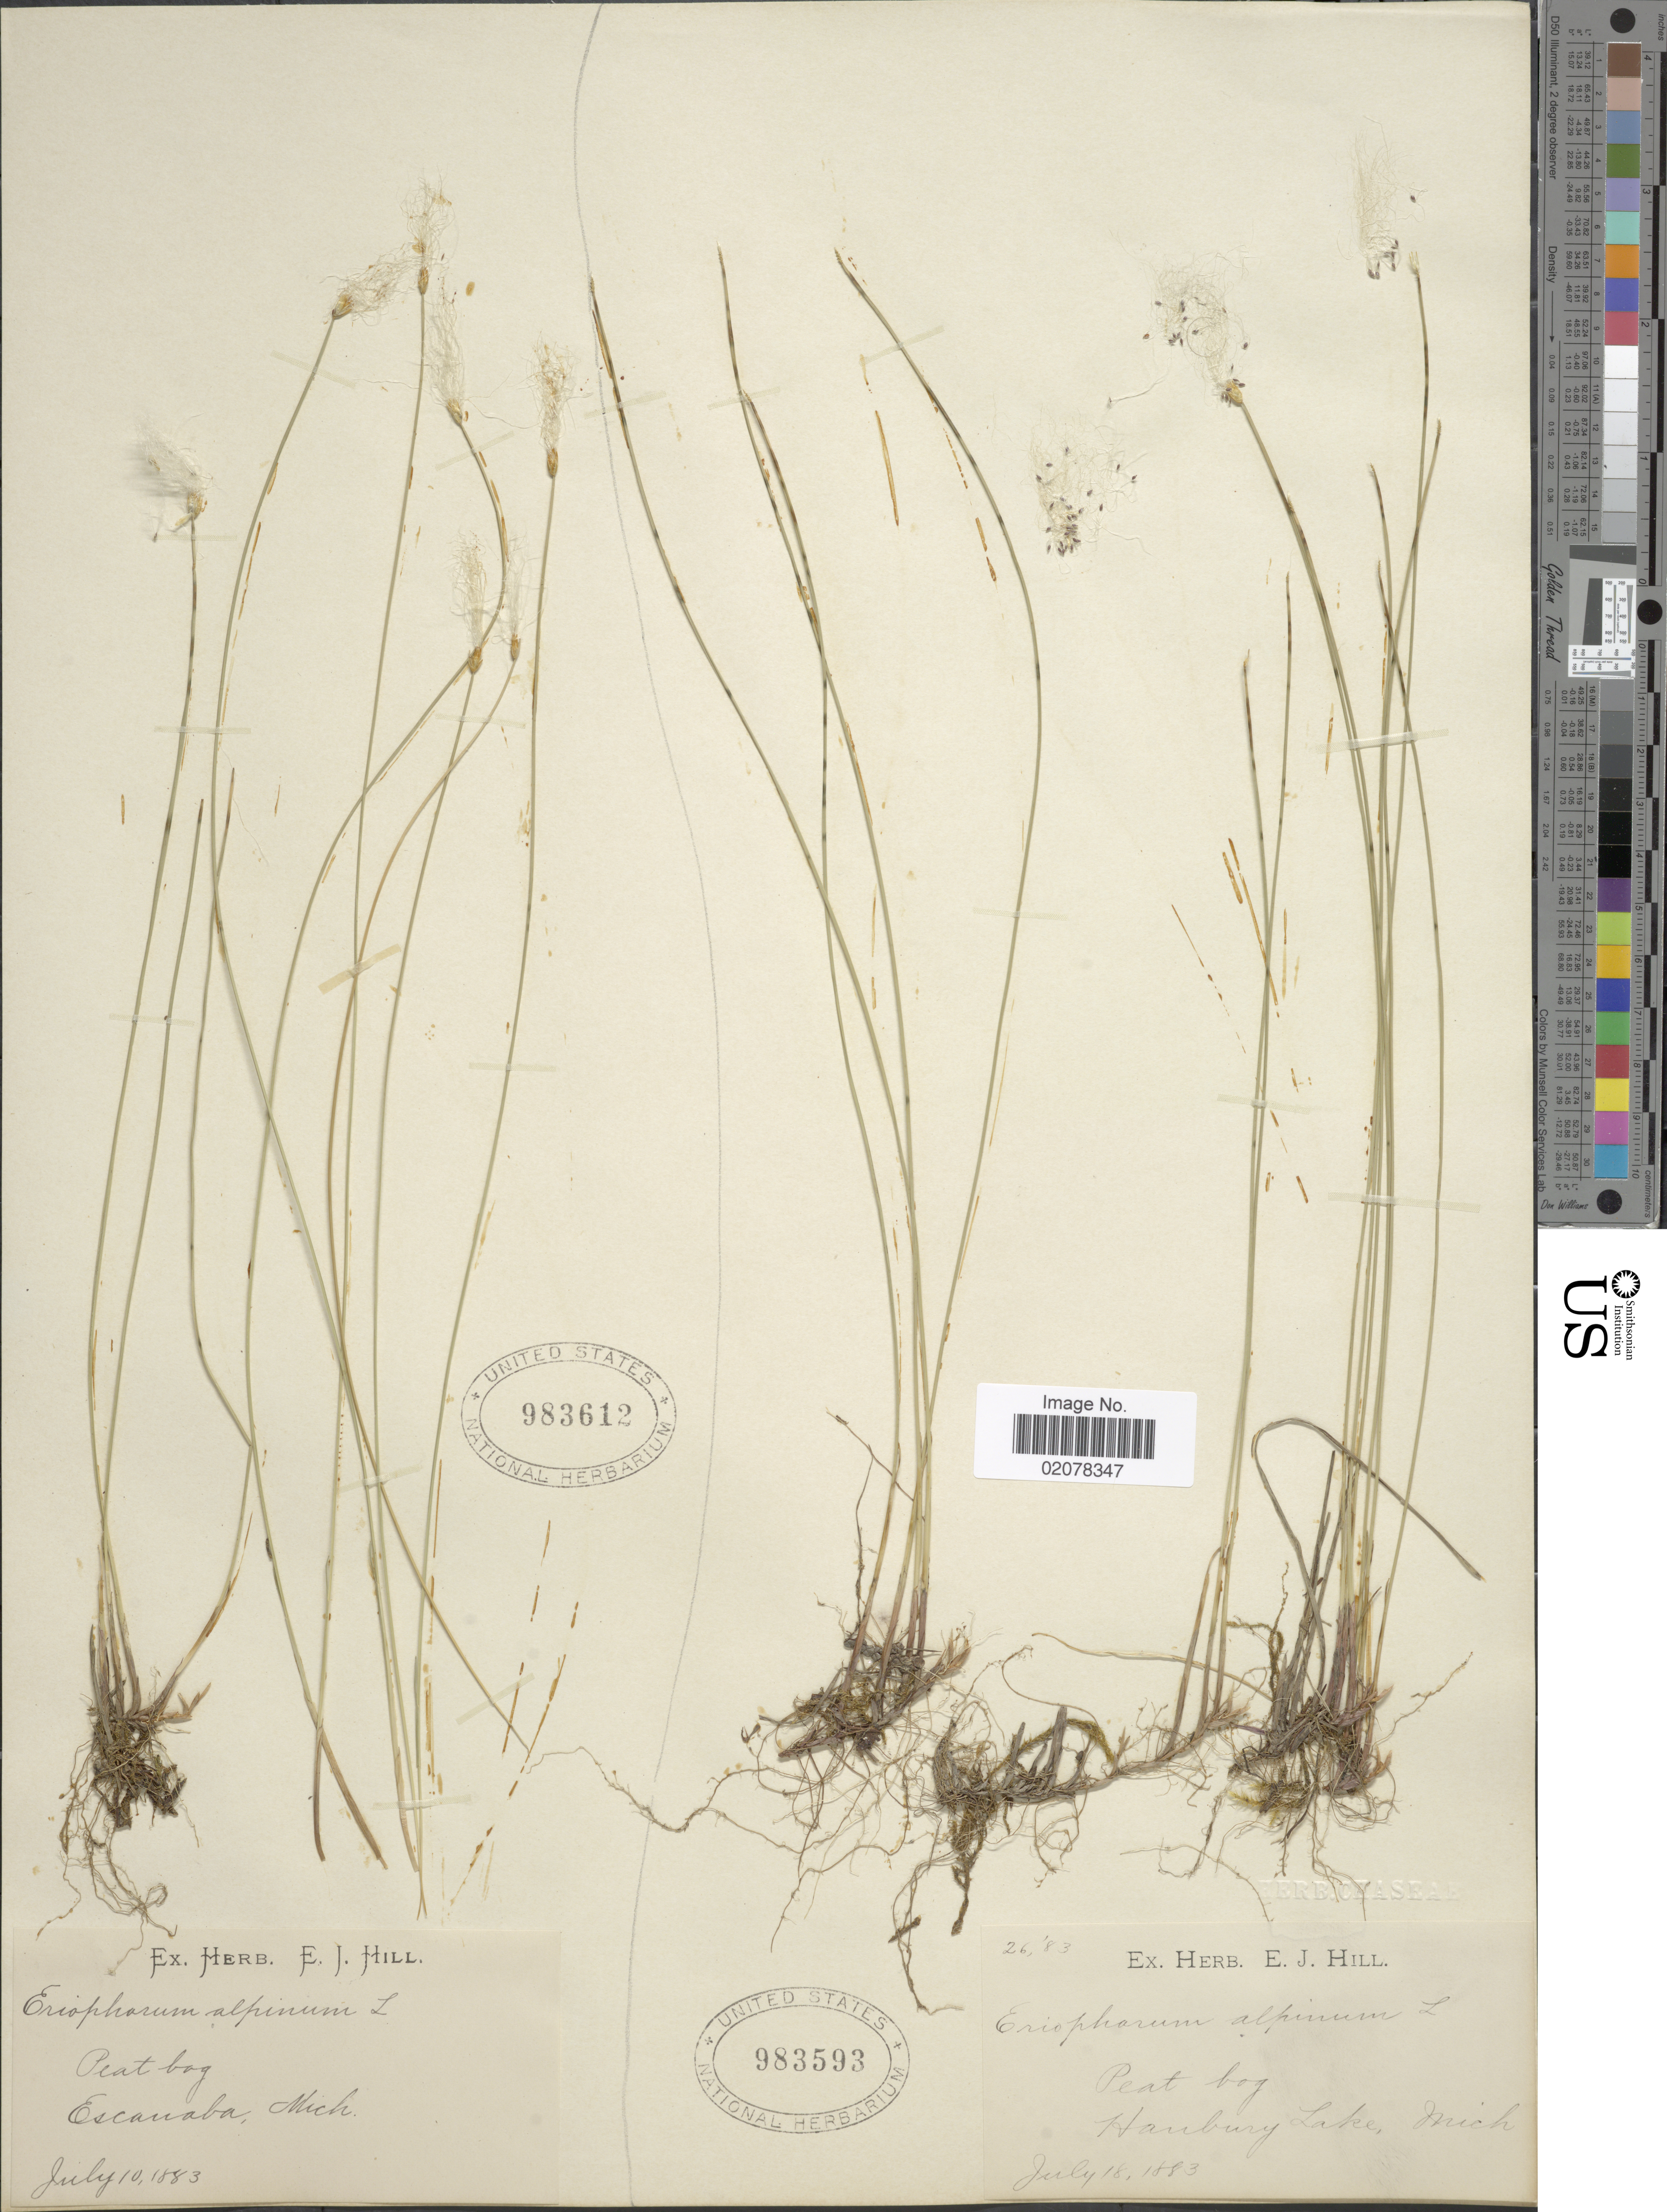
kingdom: Plantae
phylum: Tracheophyta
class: Liliopsida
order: Poales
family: Cyperaceae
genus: Trichophorum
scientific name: Trichophorum alpinum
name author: (L.) Pers.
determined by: Strong, M. T., (US), Smithsonian Institution - National Museum of Natural History (UNITED STATES)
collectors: E. J. Hill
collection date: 1883-07-18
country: United States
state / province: Michigan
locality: Peat bog, Hanbury Lake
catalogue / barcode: US 983593